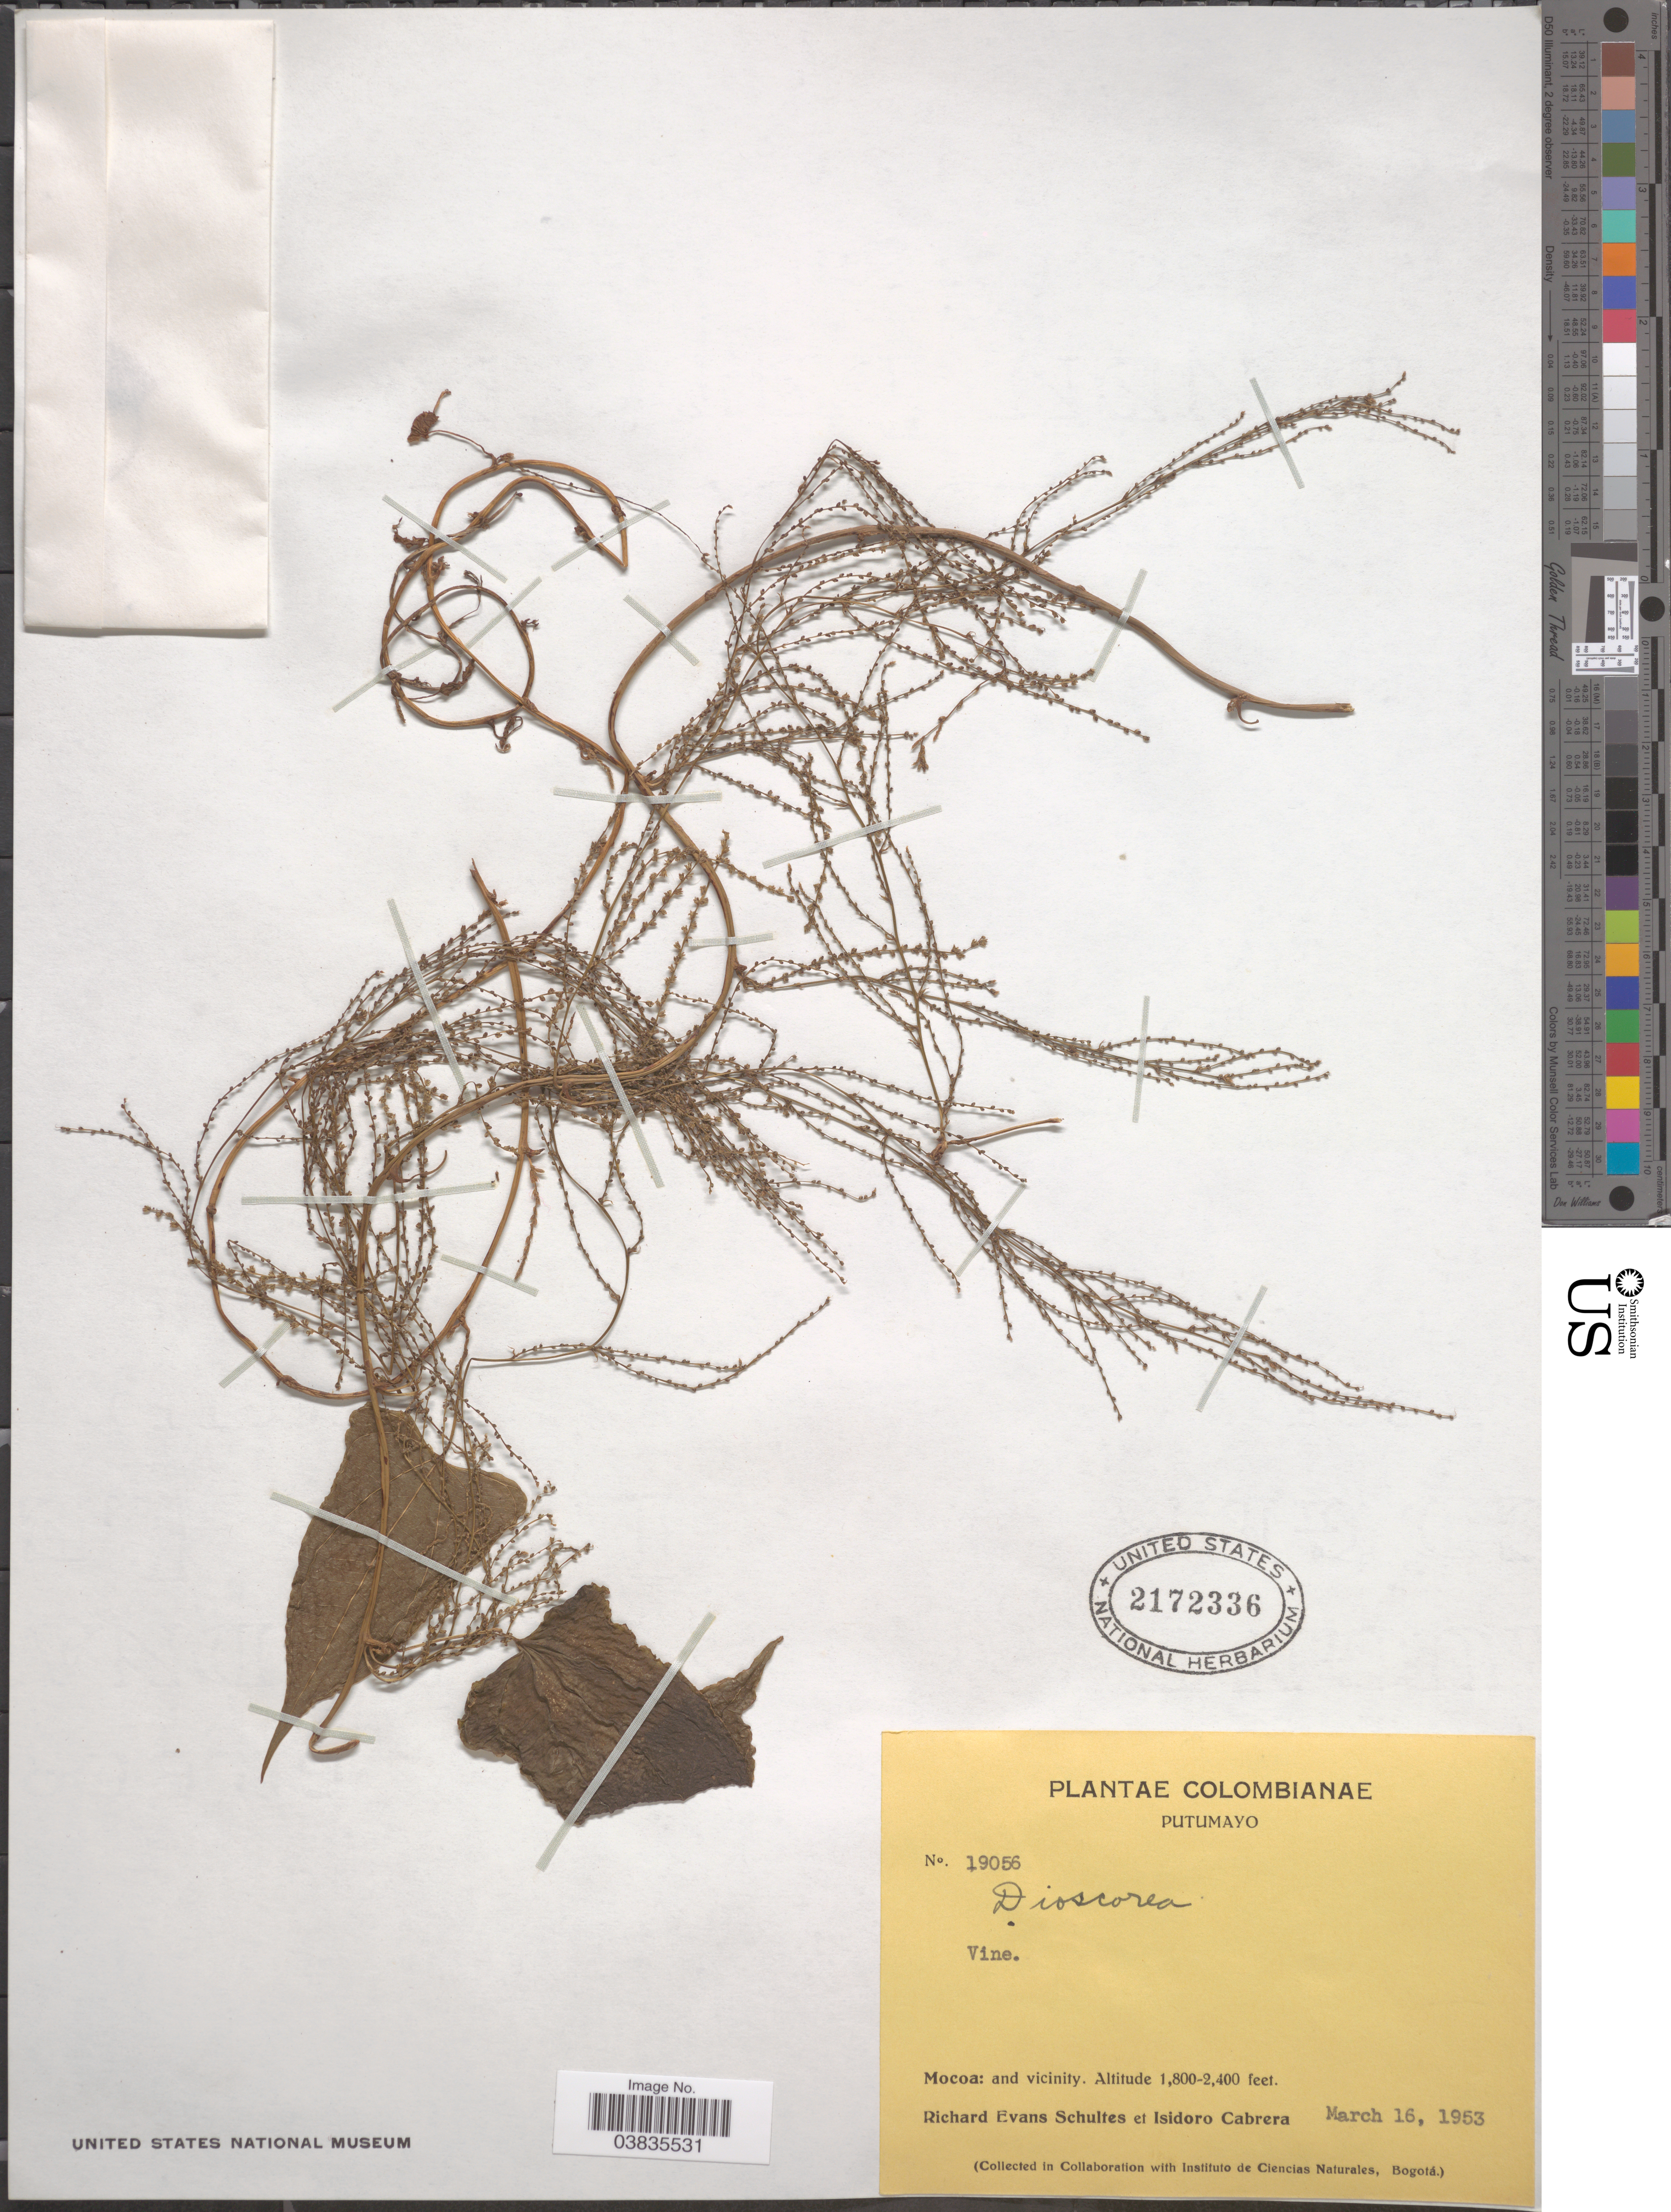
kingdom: Plantae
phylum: Tracheophyta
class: Liliopsida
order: Dioscoreales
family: Dioscoreaceae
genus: Dioscorea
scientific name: Dioscorea sp.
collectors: R. E. Schultes & I. Cabrera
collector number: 19056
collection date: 1953-03-16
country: Colombia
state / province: Putumayo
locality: Mocoa: and vicinity.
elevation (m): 549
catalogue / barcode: US 2172336